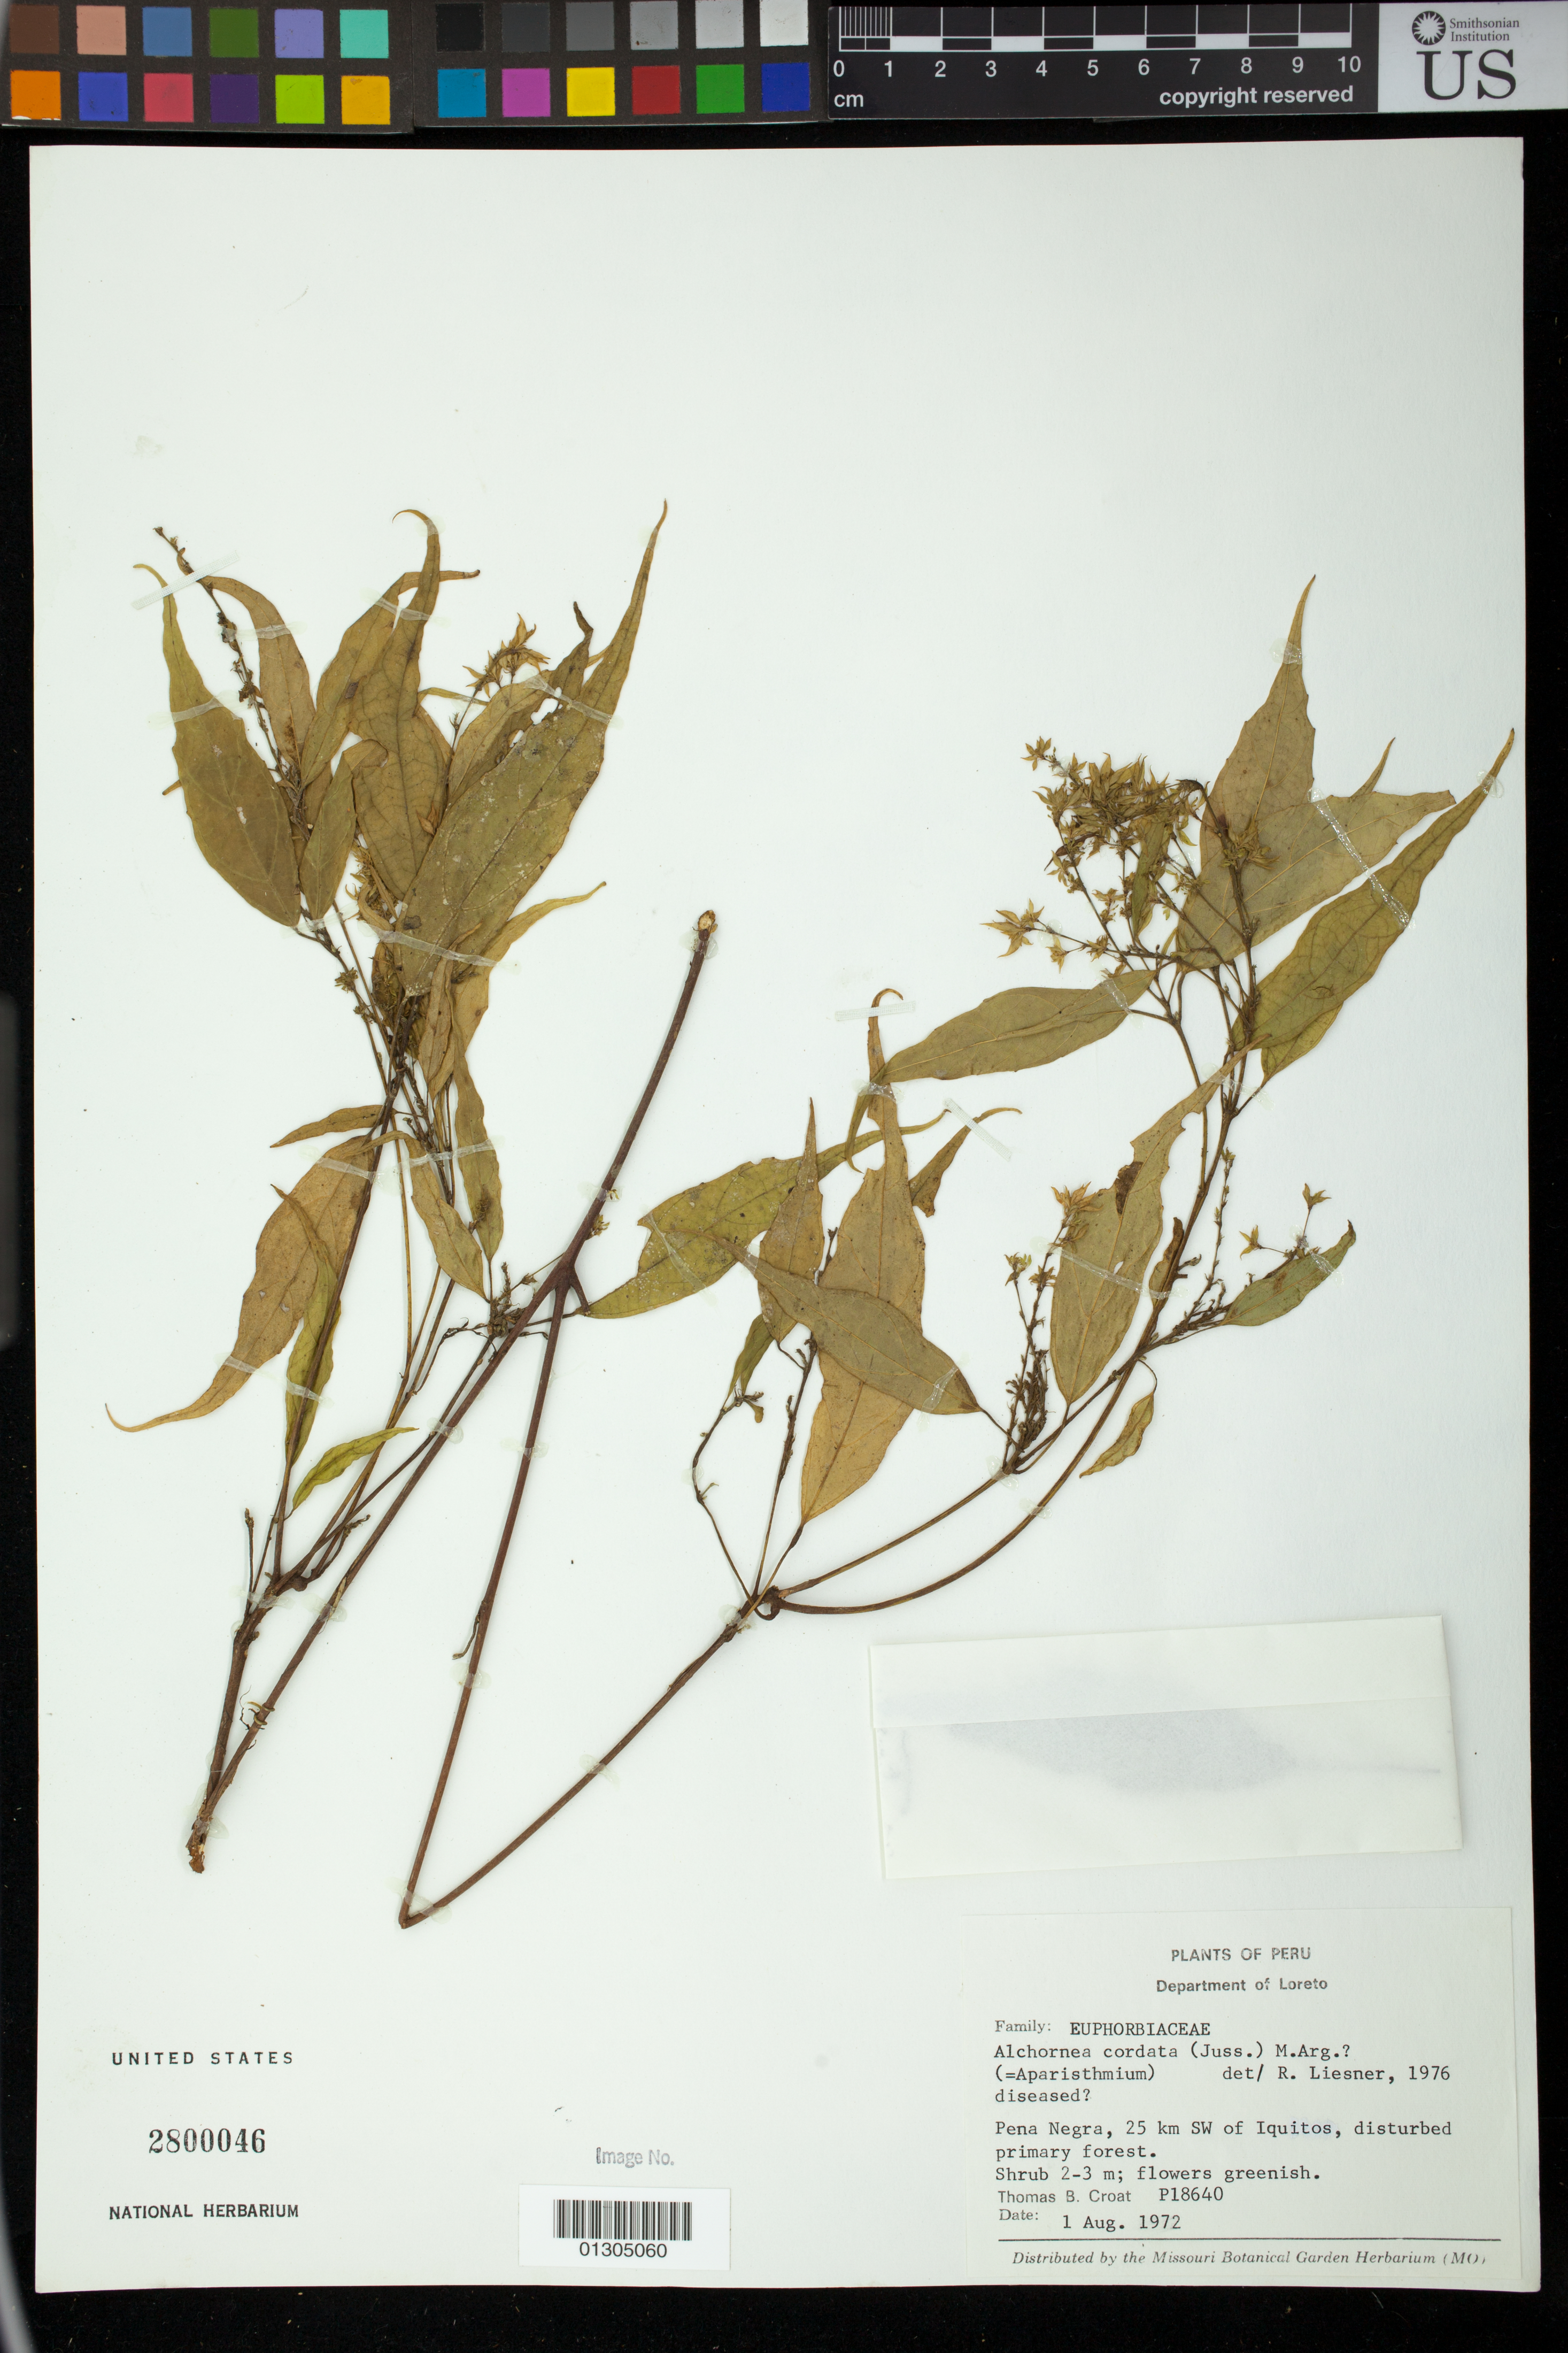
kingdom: Plantae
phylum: Tracheophyta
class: Magnoliopsida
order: Malpighiales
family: Euphorbiaceae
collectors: T. B. Croat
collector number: P18640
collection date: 1972-08-01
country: Peru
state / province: Loreto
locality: Pena Negra, 25 km SW of Iquitos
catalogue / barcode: US 2800046